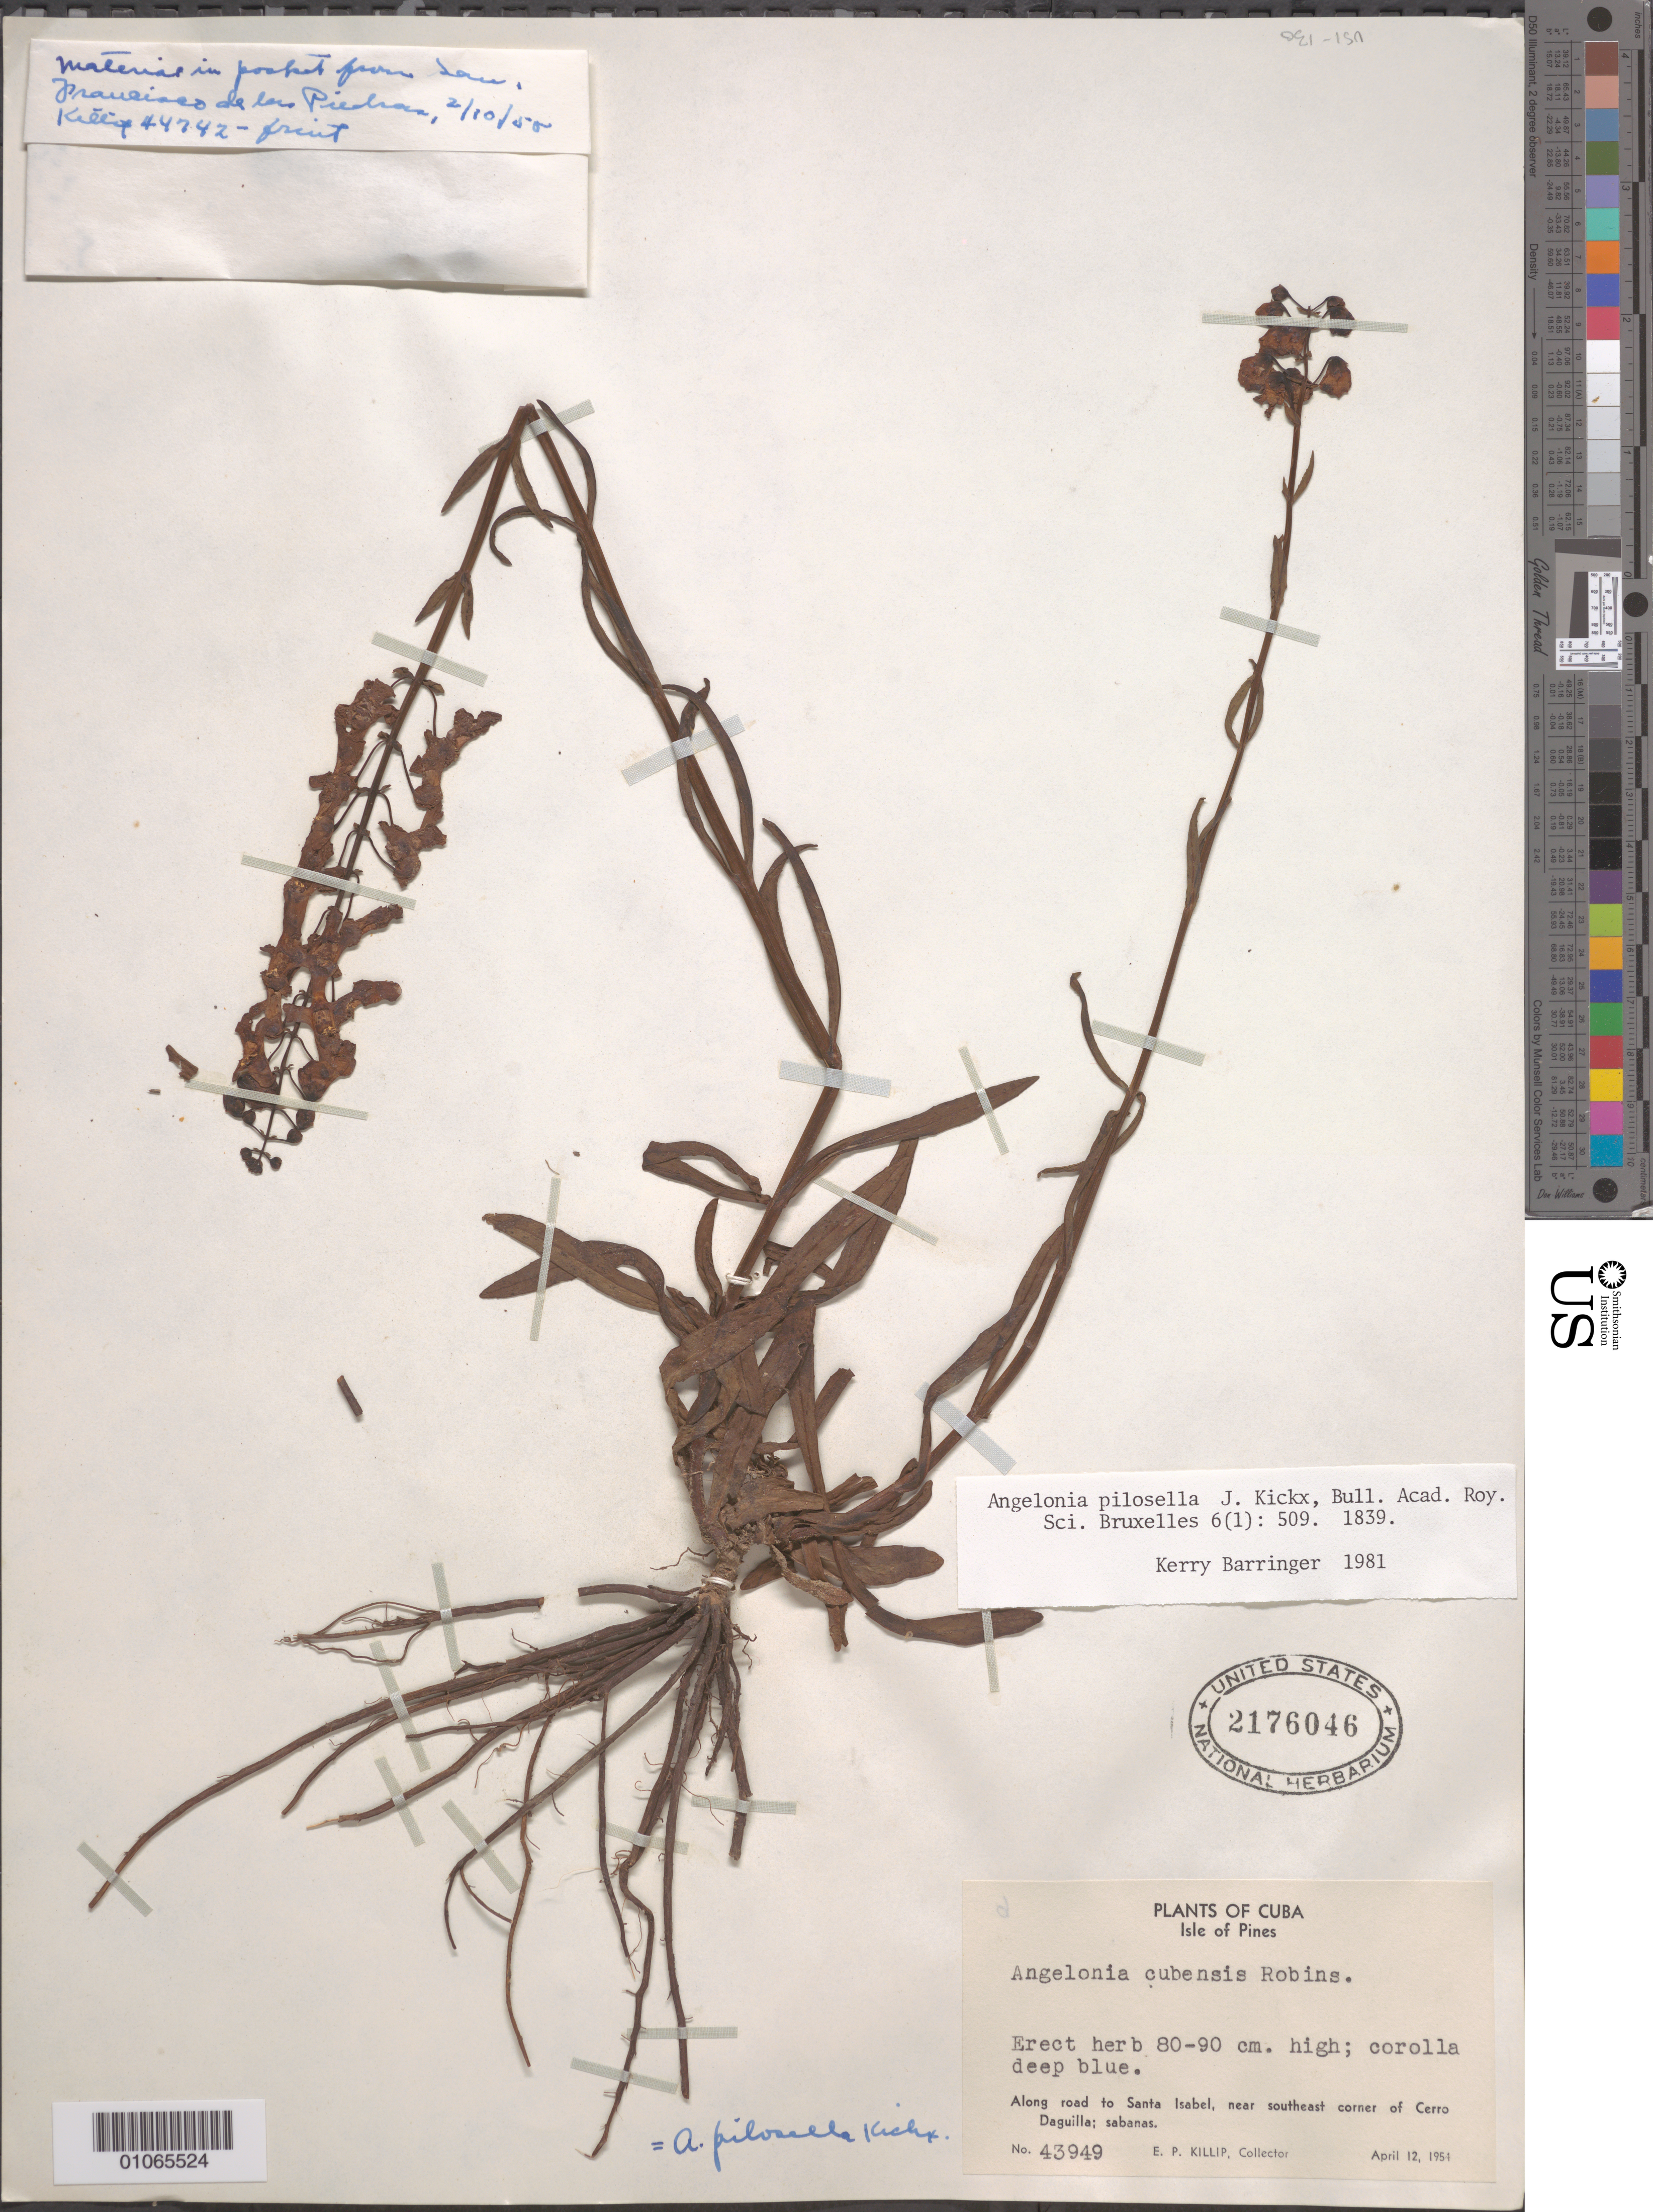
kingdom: Plantae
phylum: Tracheophyta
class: Magnoliopsida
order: Lamiales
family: Plantaginaceae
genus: Angelonia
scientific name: Angelonia pilosella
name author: J. Kickx f.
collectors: E. P. Killip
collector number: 43949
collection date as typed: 12 Apr 1951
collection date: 1951-04-12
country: Cuba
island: Isla de la Juventud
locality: Isle of Pines, Along road to Santa Isabel, near SE corner of Cerro Daguilla; sabanas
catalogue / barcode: US 2176046